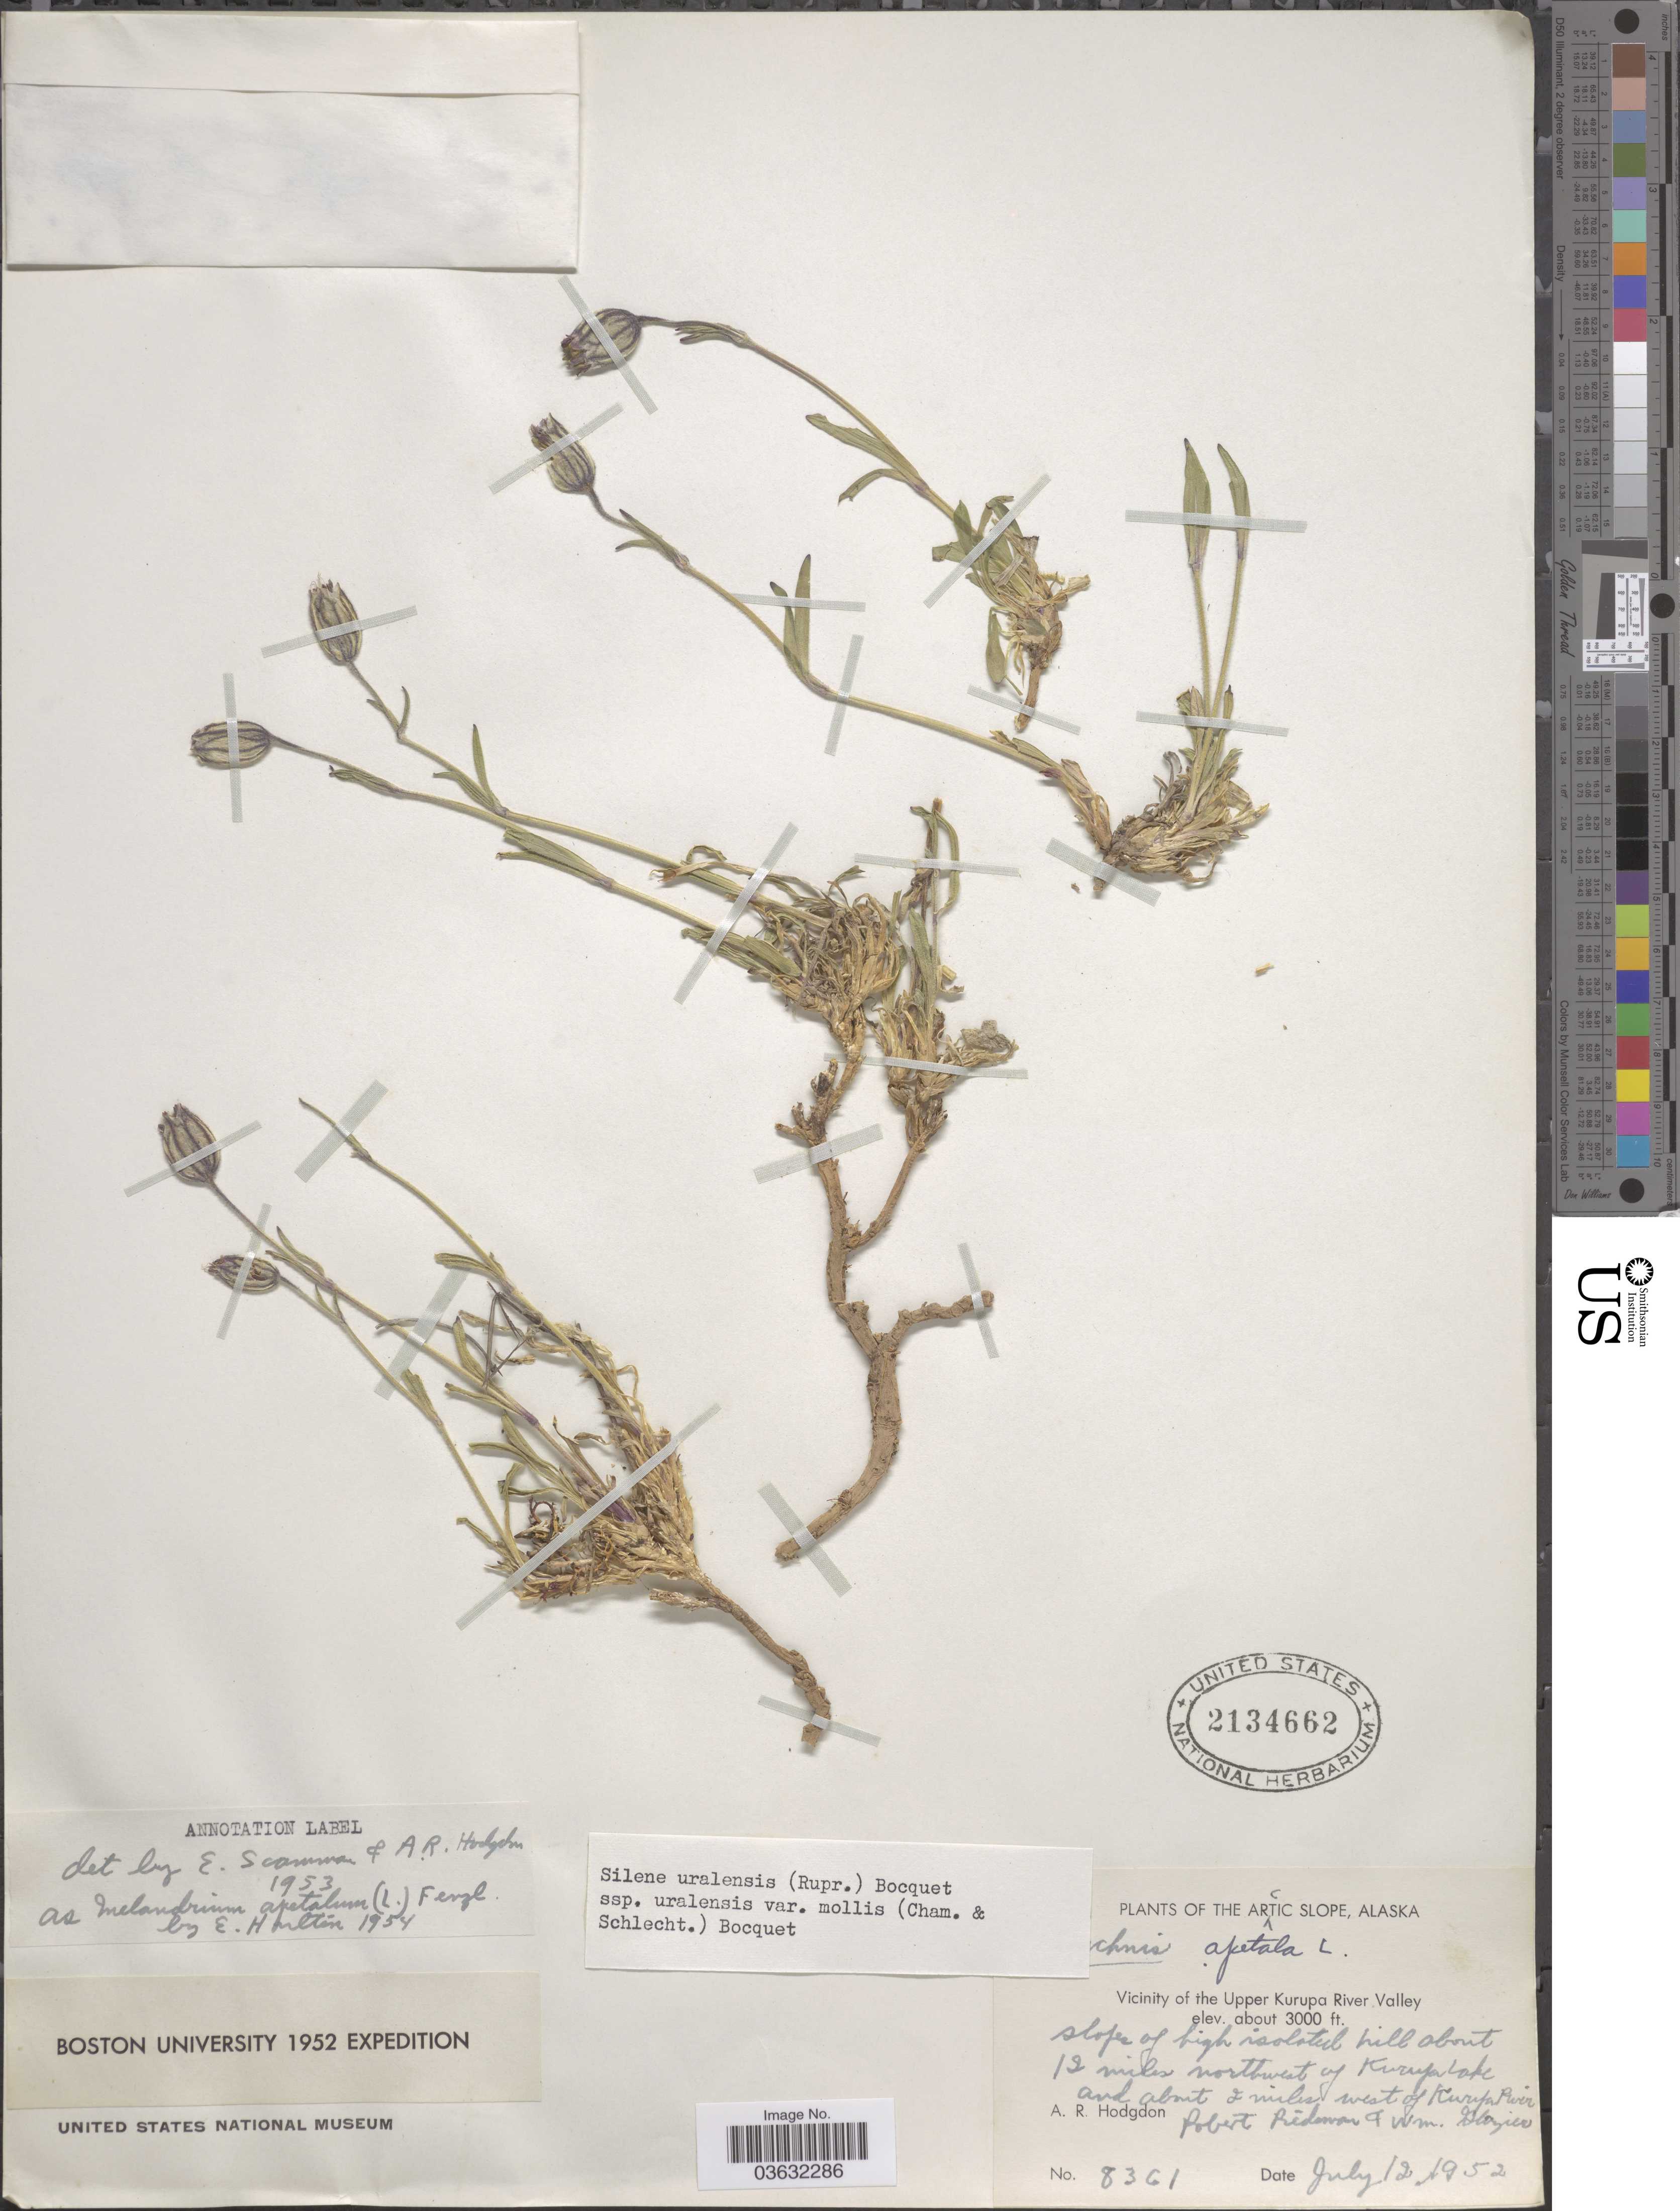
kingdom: Plantae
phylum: Tracheophyta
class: Magnoliopsida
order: Caryophyllales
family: Caryophyllaceae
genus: Silene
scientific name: Silene uralensis var. mollis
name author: (Cham. & Schltdl.) Bocquet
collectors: A. R. Hodgdon, R. Riedeman & W. Glazier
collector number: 8361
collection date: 1952-07-12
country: United States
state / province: Alaska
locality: The Arctic Slope. Vicinity of the Upper Kurupa River Valley. Slope of high isolated hill about 12 miles northwest of Kurupa Lake and about 2 miles west of Kurupa River.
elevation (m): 914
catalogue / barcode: US 2134662